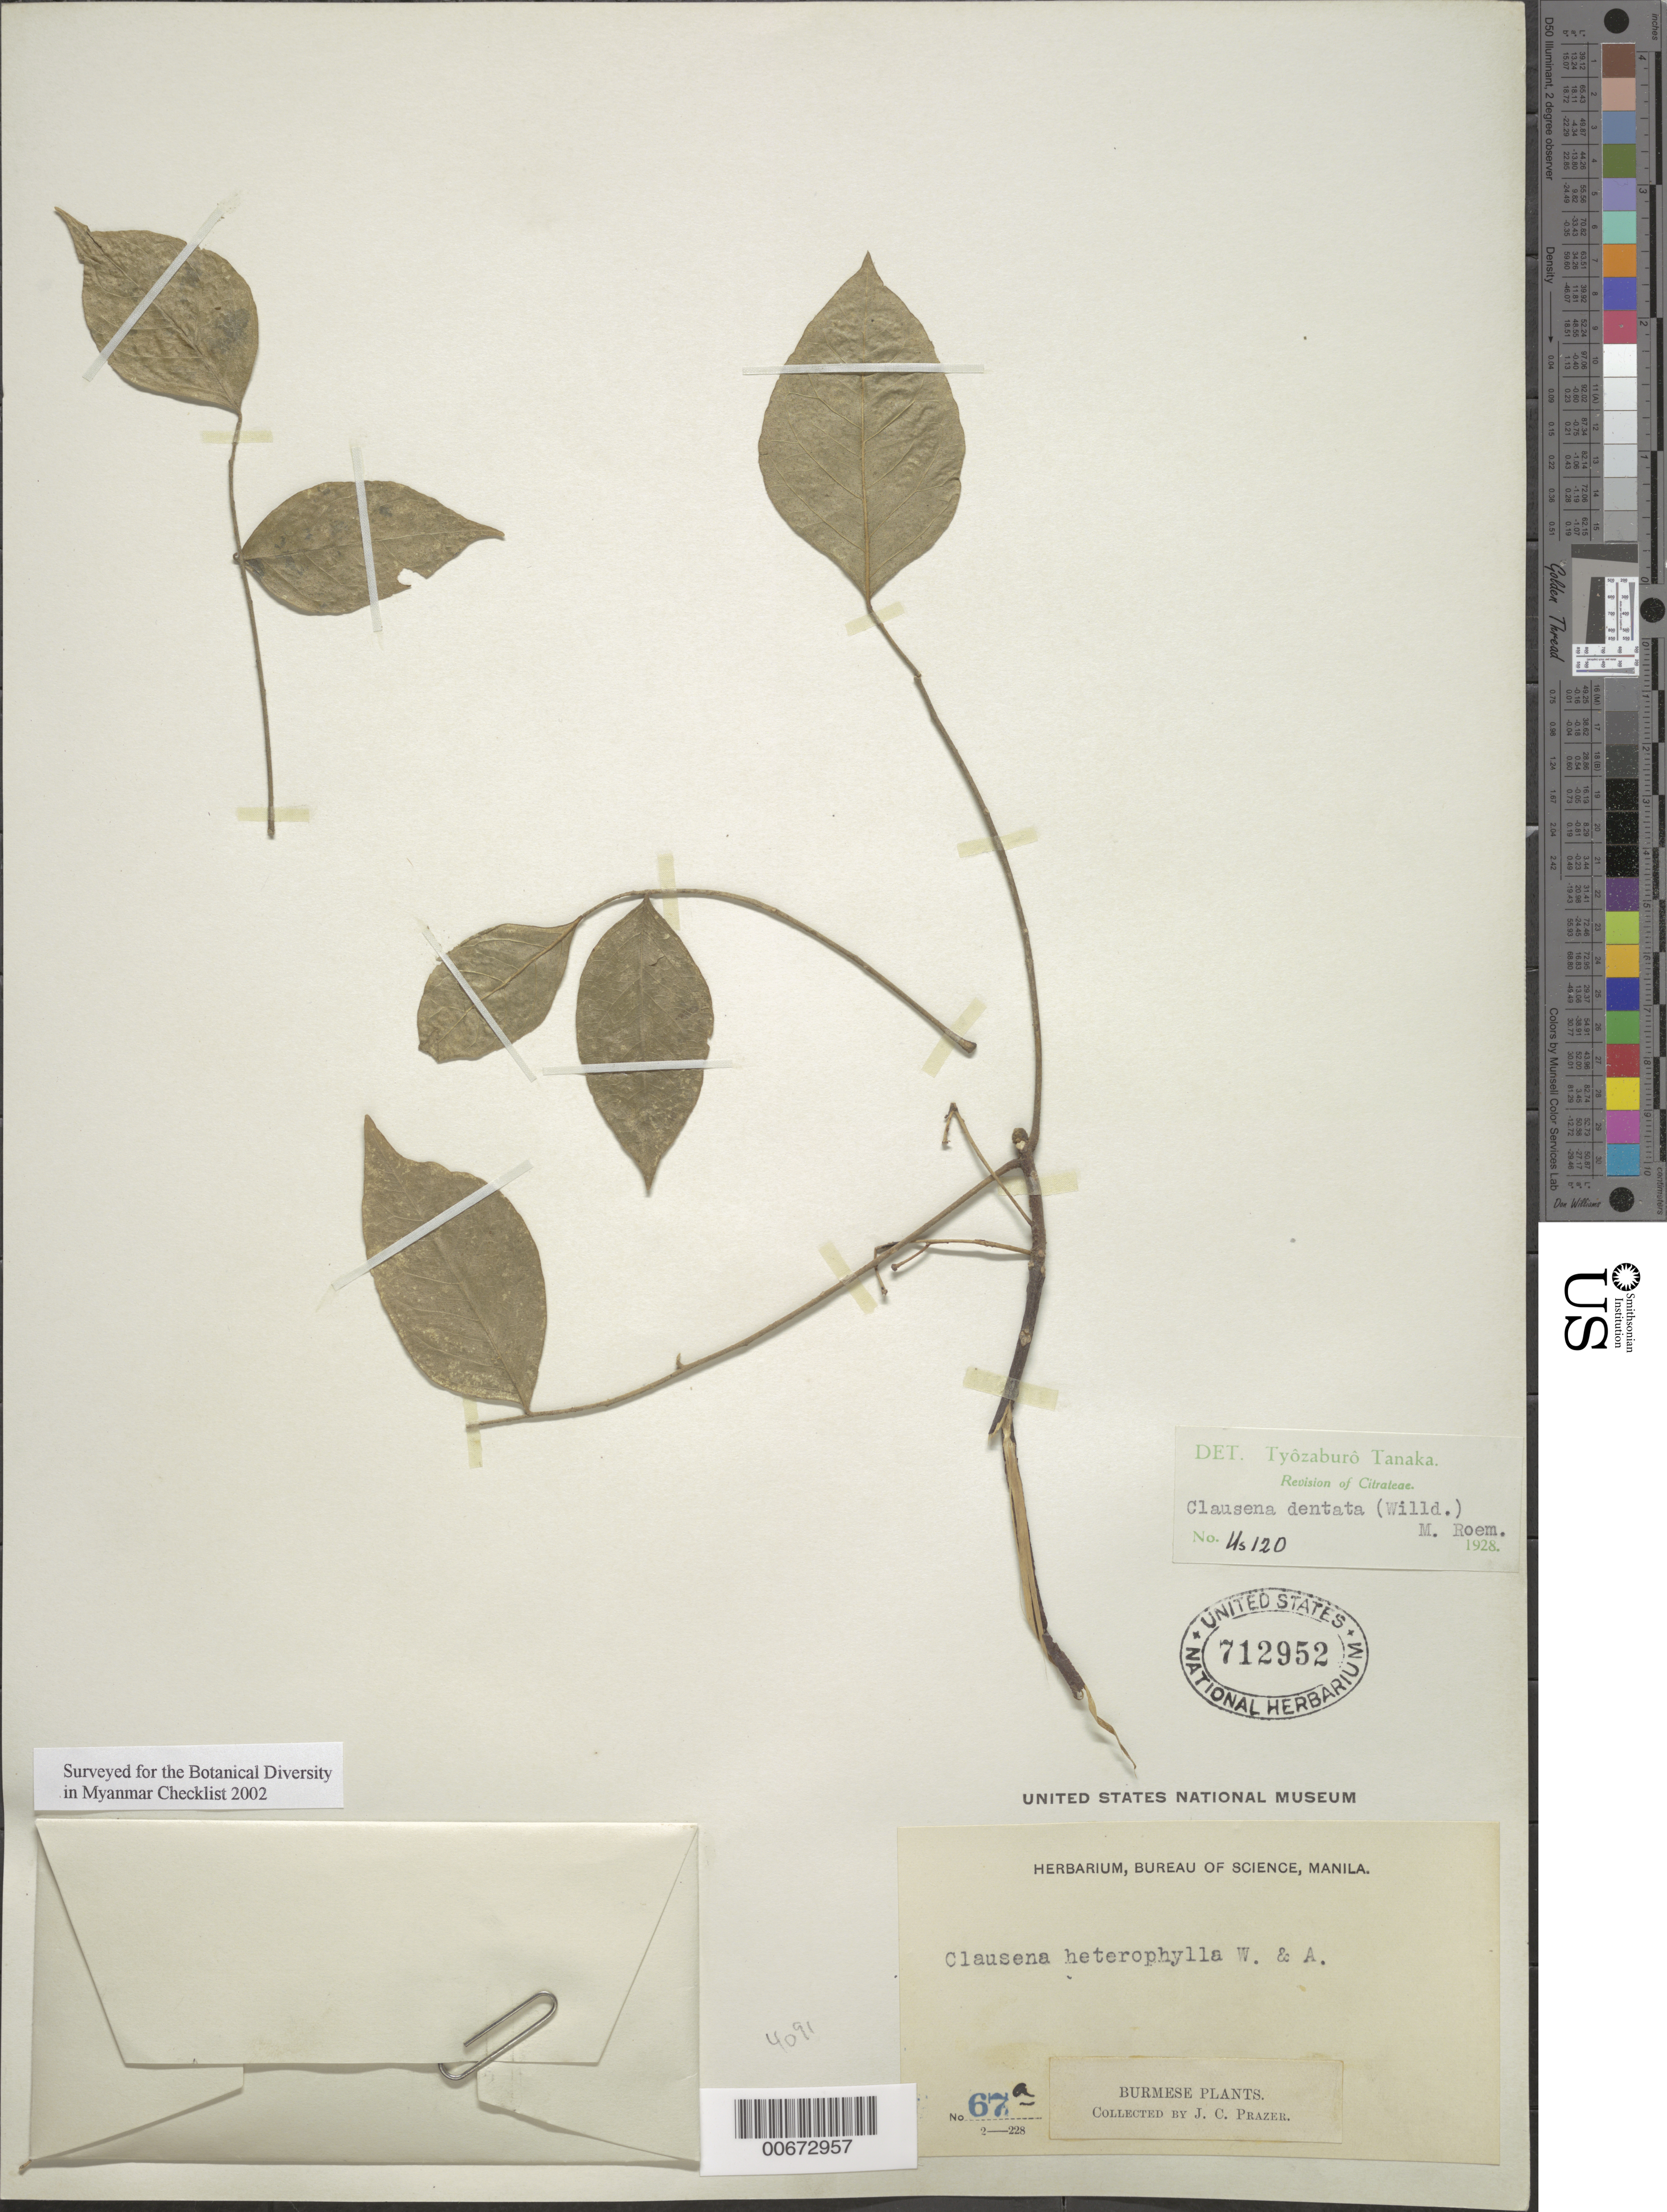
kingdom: Plantae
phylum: Tracheophyta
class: Magnoliopsida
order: Sapindales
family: Rutaceae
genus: Clausena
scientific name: Clausena dentata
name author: (Willd.) M. Roem.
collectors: J. Prazer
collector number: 67a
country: Myanmar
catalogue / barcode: US 712952